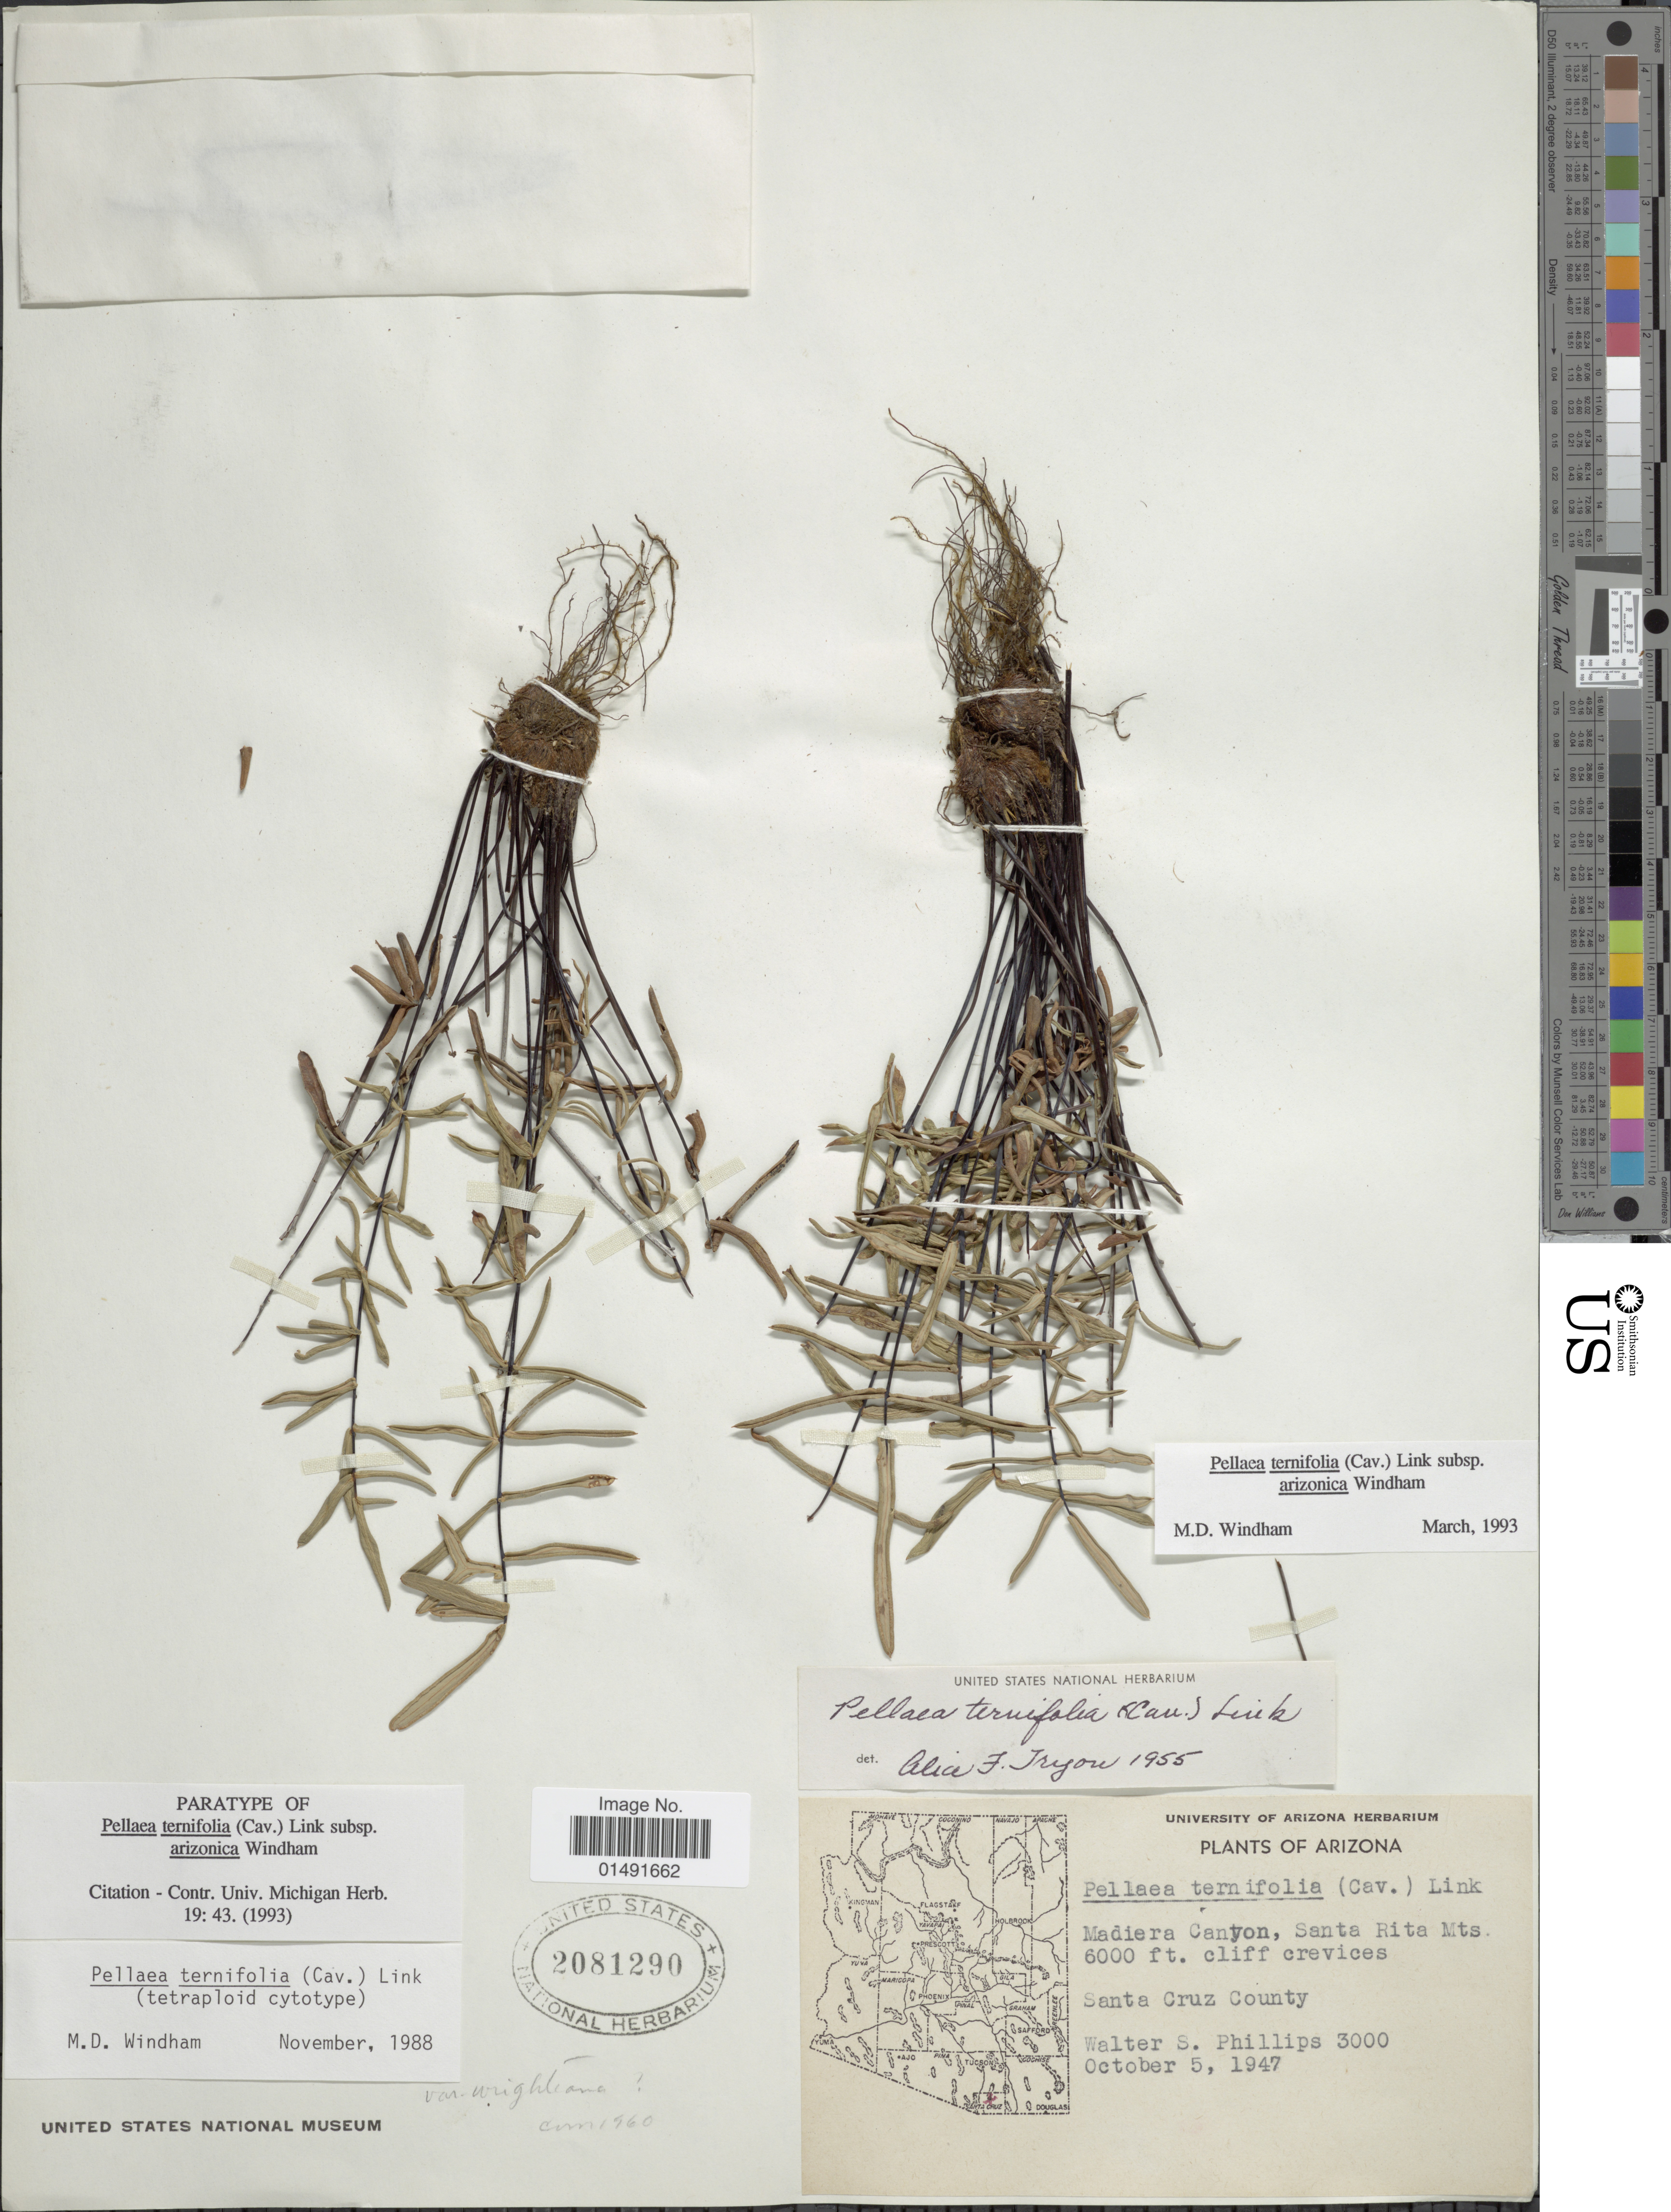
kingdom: Plantae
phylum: Tracheophyta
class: Polypodiopsida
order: Polypodiales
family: Pteridaceae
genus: Pellaea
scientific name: Pellaea ternifolia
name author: (Cav.) Link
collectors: W. S. Phillips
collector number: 3000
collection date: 1947-10-05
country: United States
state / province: Arizona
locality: Madiera Canyon, Santa Rita Mts, Santa Cruz County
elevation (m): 1829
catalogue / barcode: US 2081290